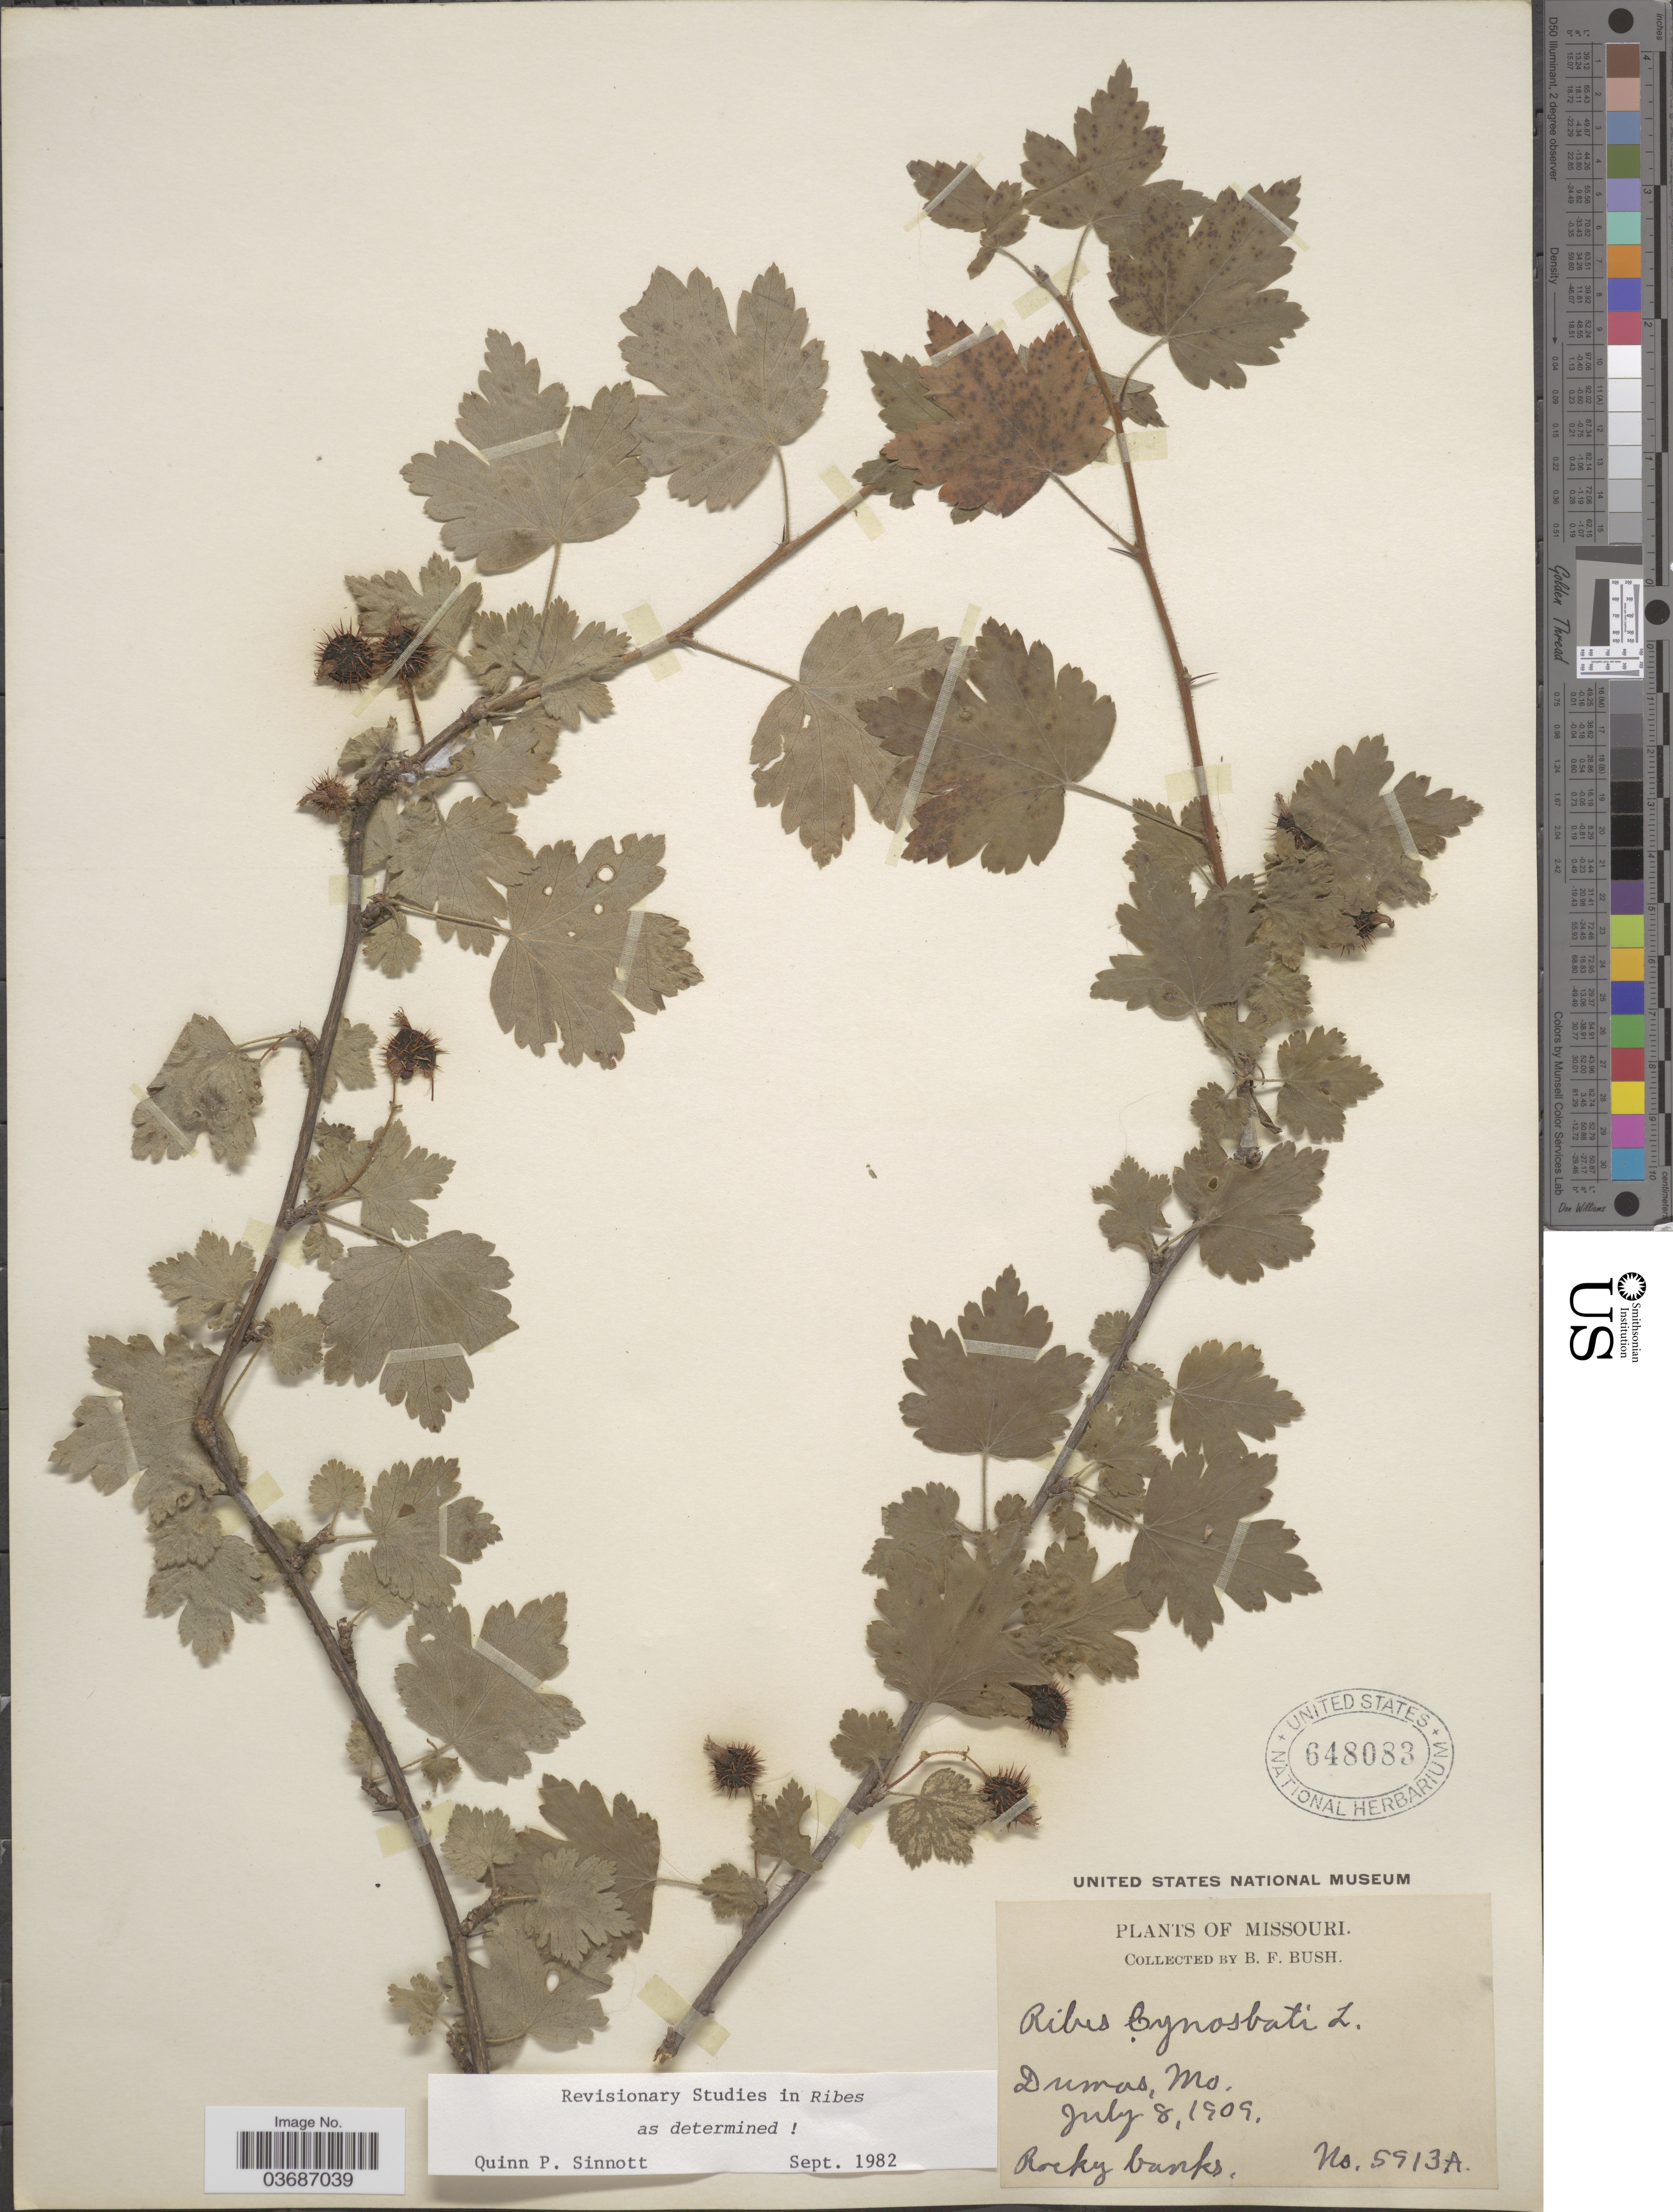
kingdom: Plantae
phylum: Tracheophyta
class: Magnoliopsida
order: Saxifragales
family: Grossulariaceae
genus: Ribes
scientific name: Ribes cynosbati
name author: L.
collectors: B. F. Bush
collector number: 5913A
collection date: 1909-07-08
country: United States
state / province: Missouri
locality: Dumas.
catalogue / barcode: US 648083